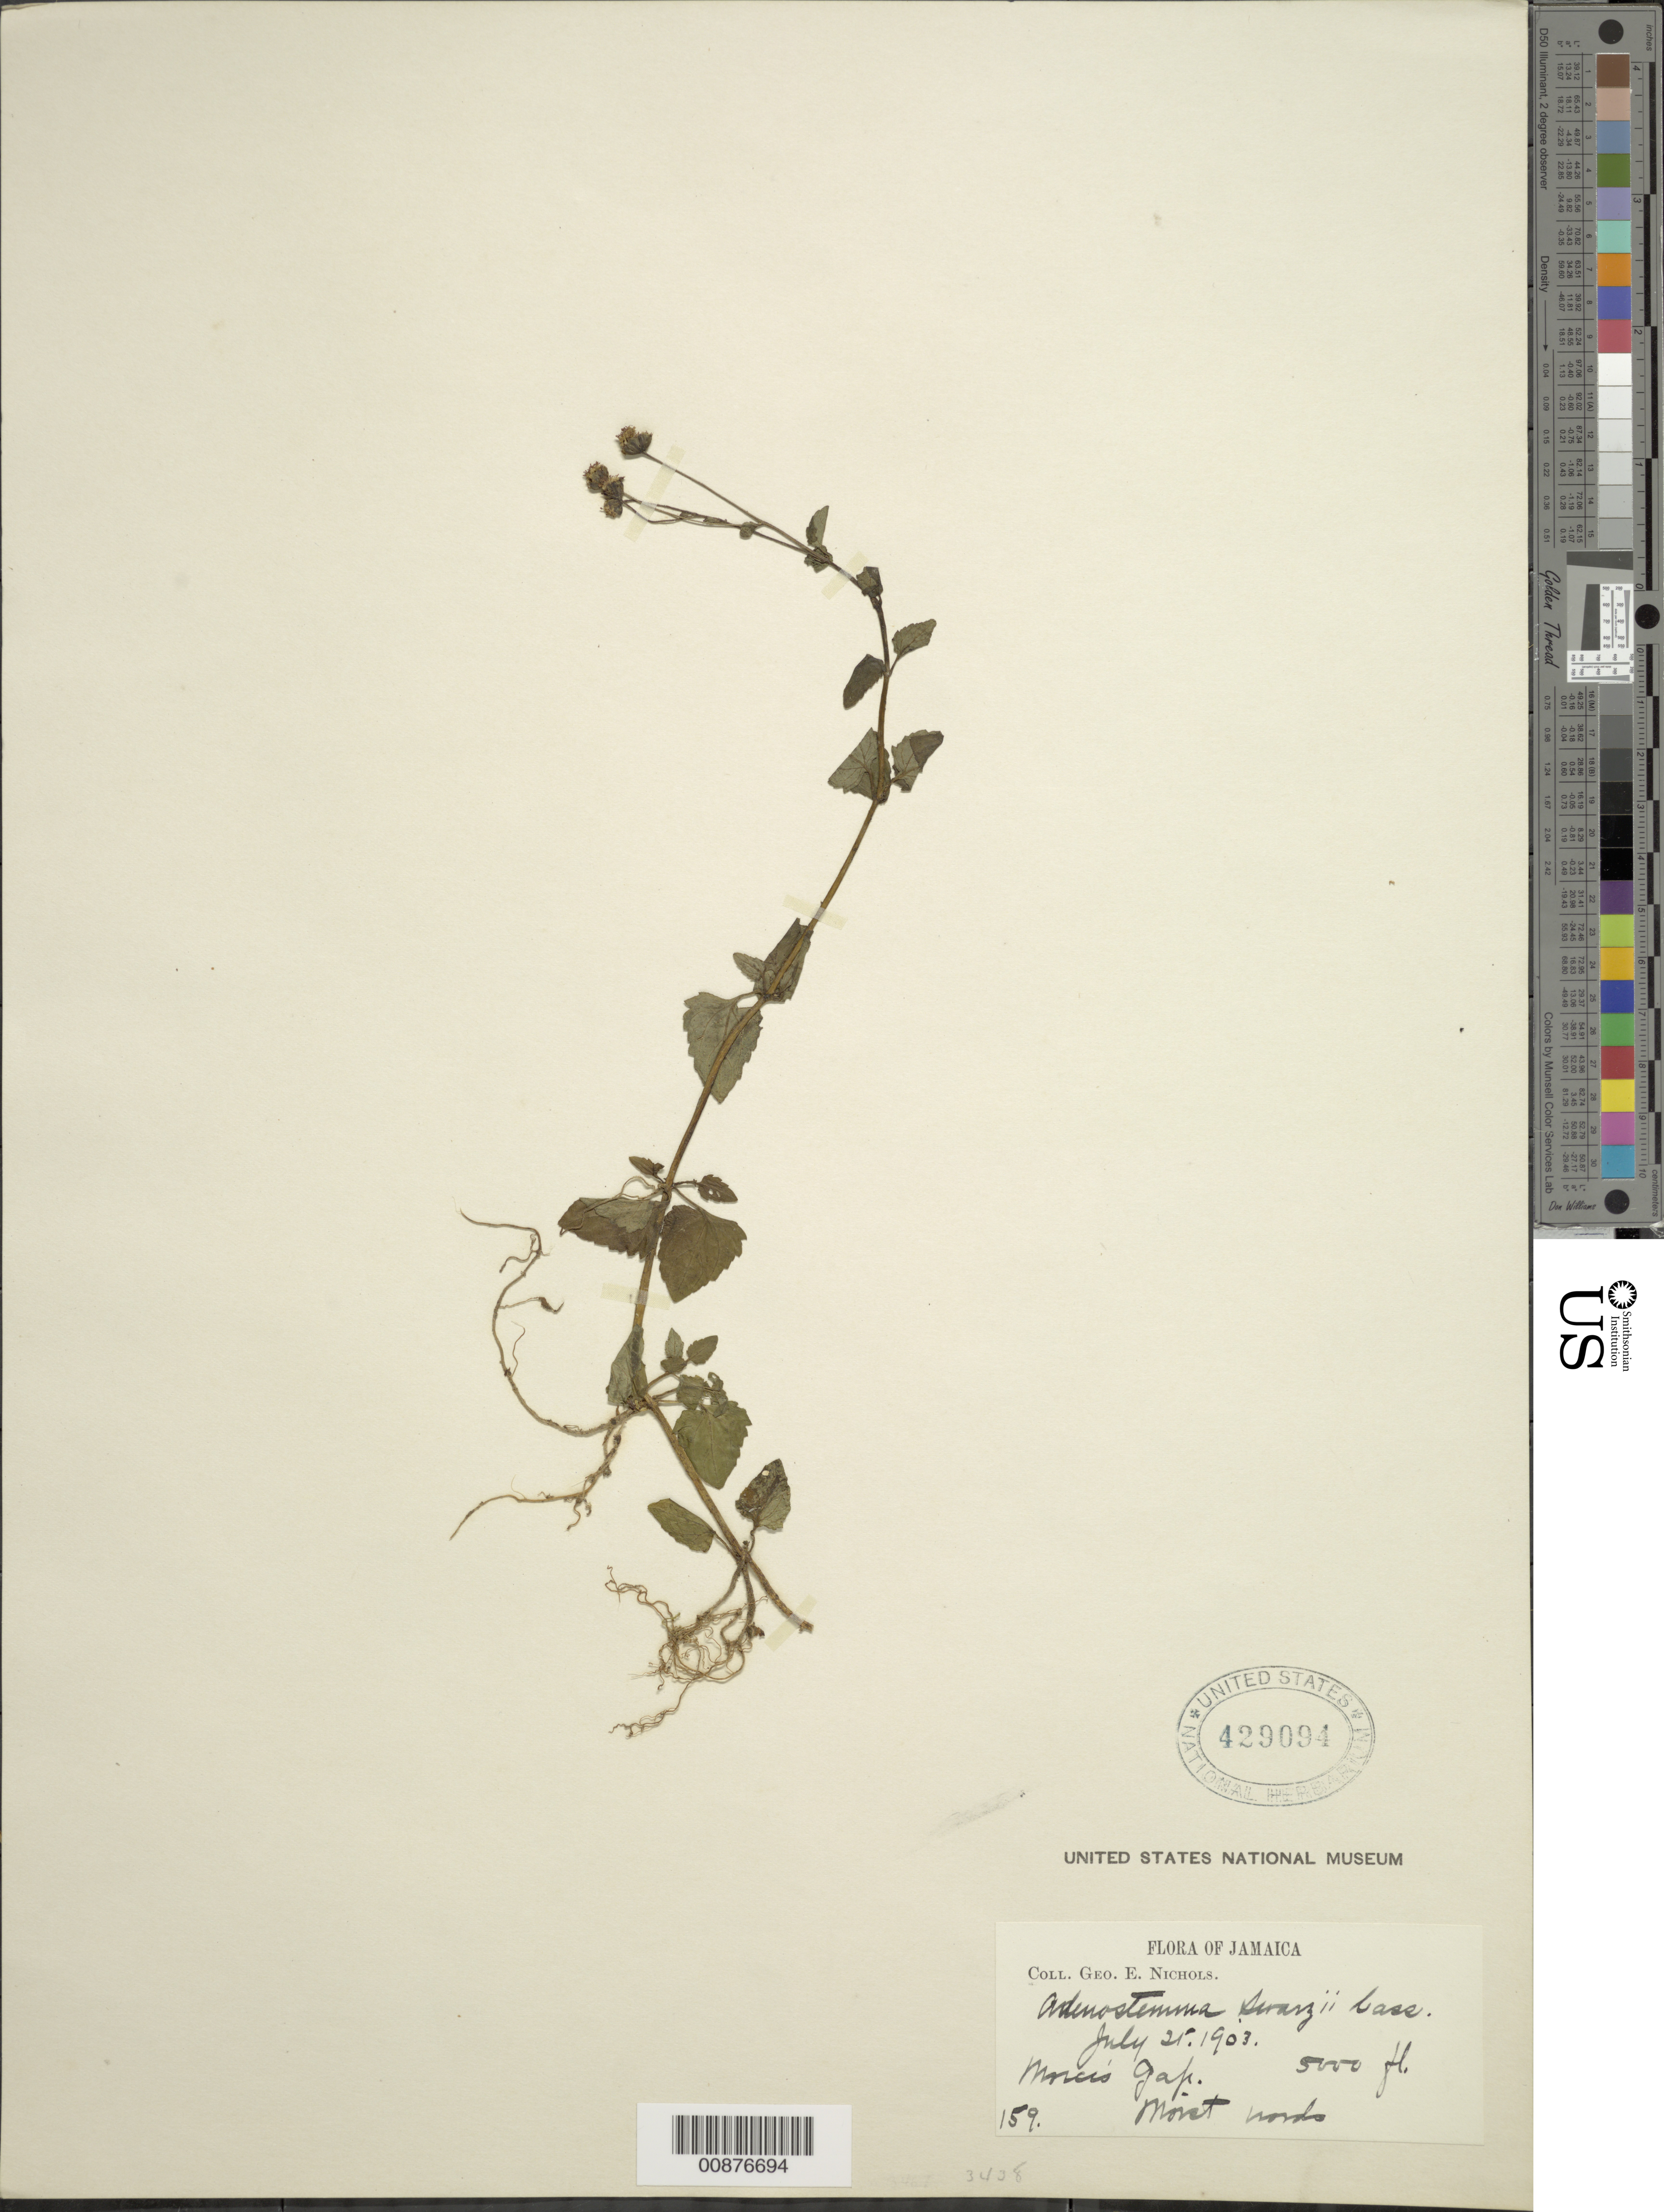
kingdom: Plantae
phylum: Tracheophyta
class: Magnoliopsida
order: Asterales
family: Asteraceae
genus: Adenostemma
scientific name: Adenostemma swartzii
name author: Cass.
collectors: G. E. Nichols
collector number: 159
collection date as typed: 25 Jul 1903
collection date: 1903-07-25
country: Jamaica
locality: Morcis Gap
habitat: Moist woods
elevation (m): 1524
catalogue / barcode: US 429094